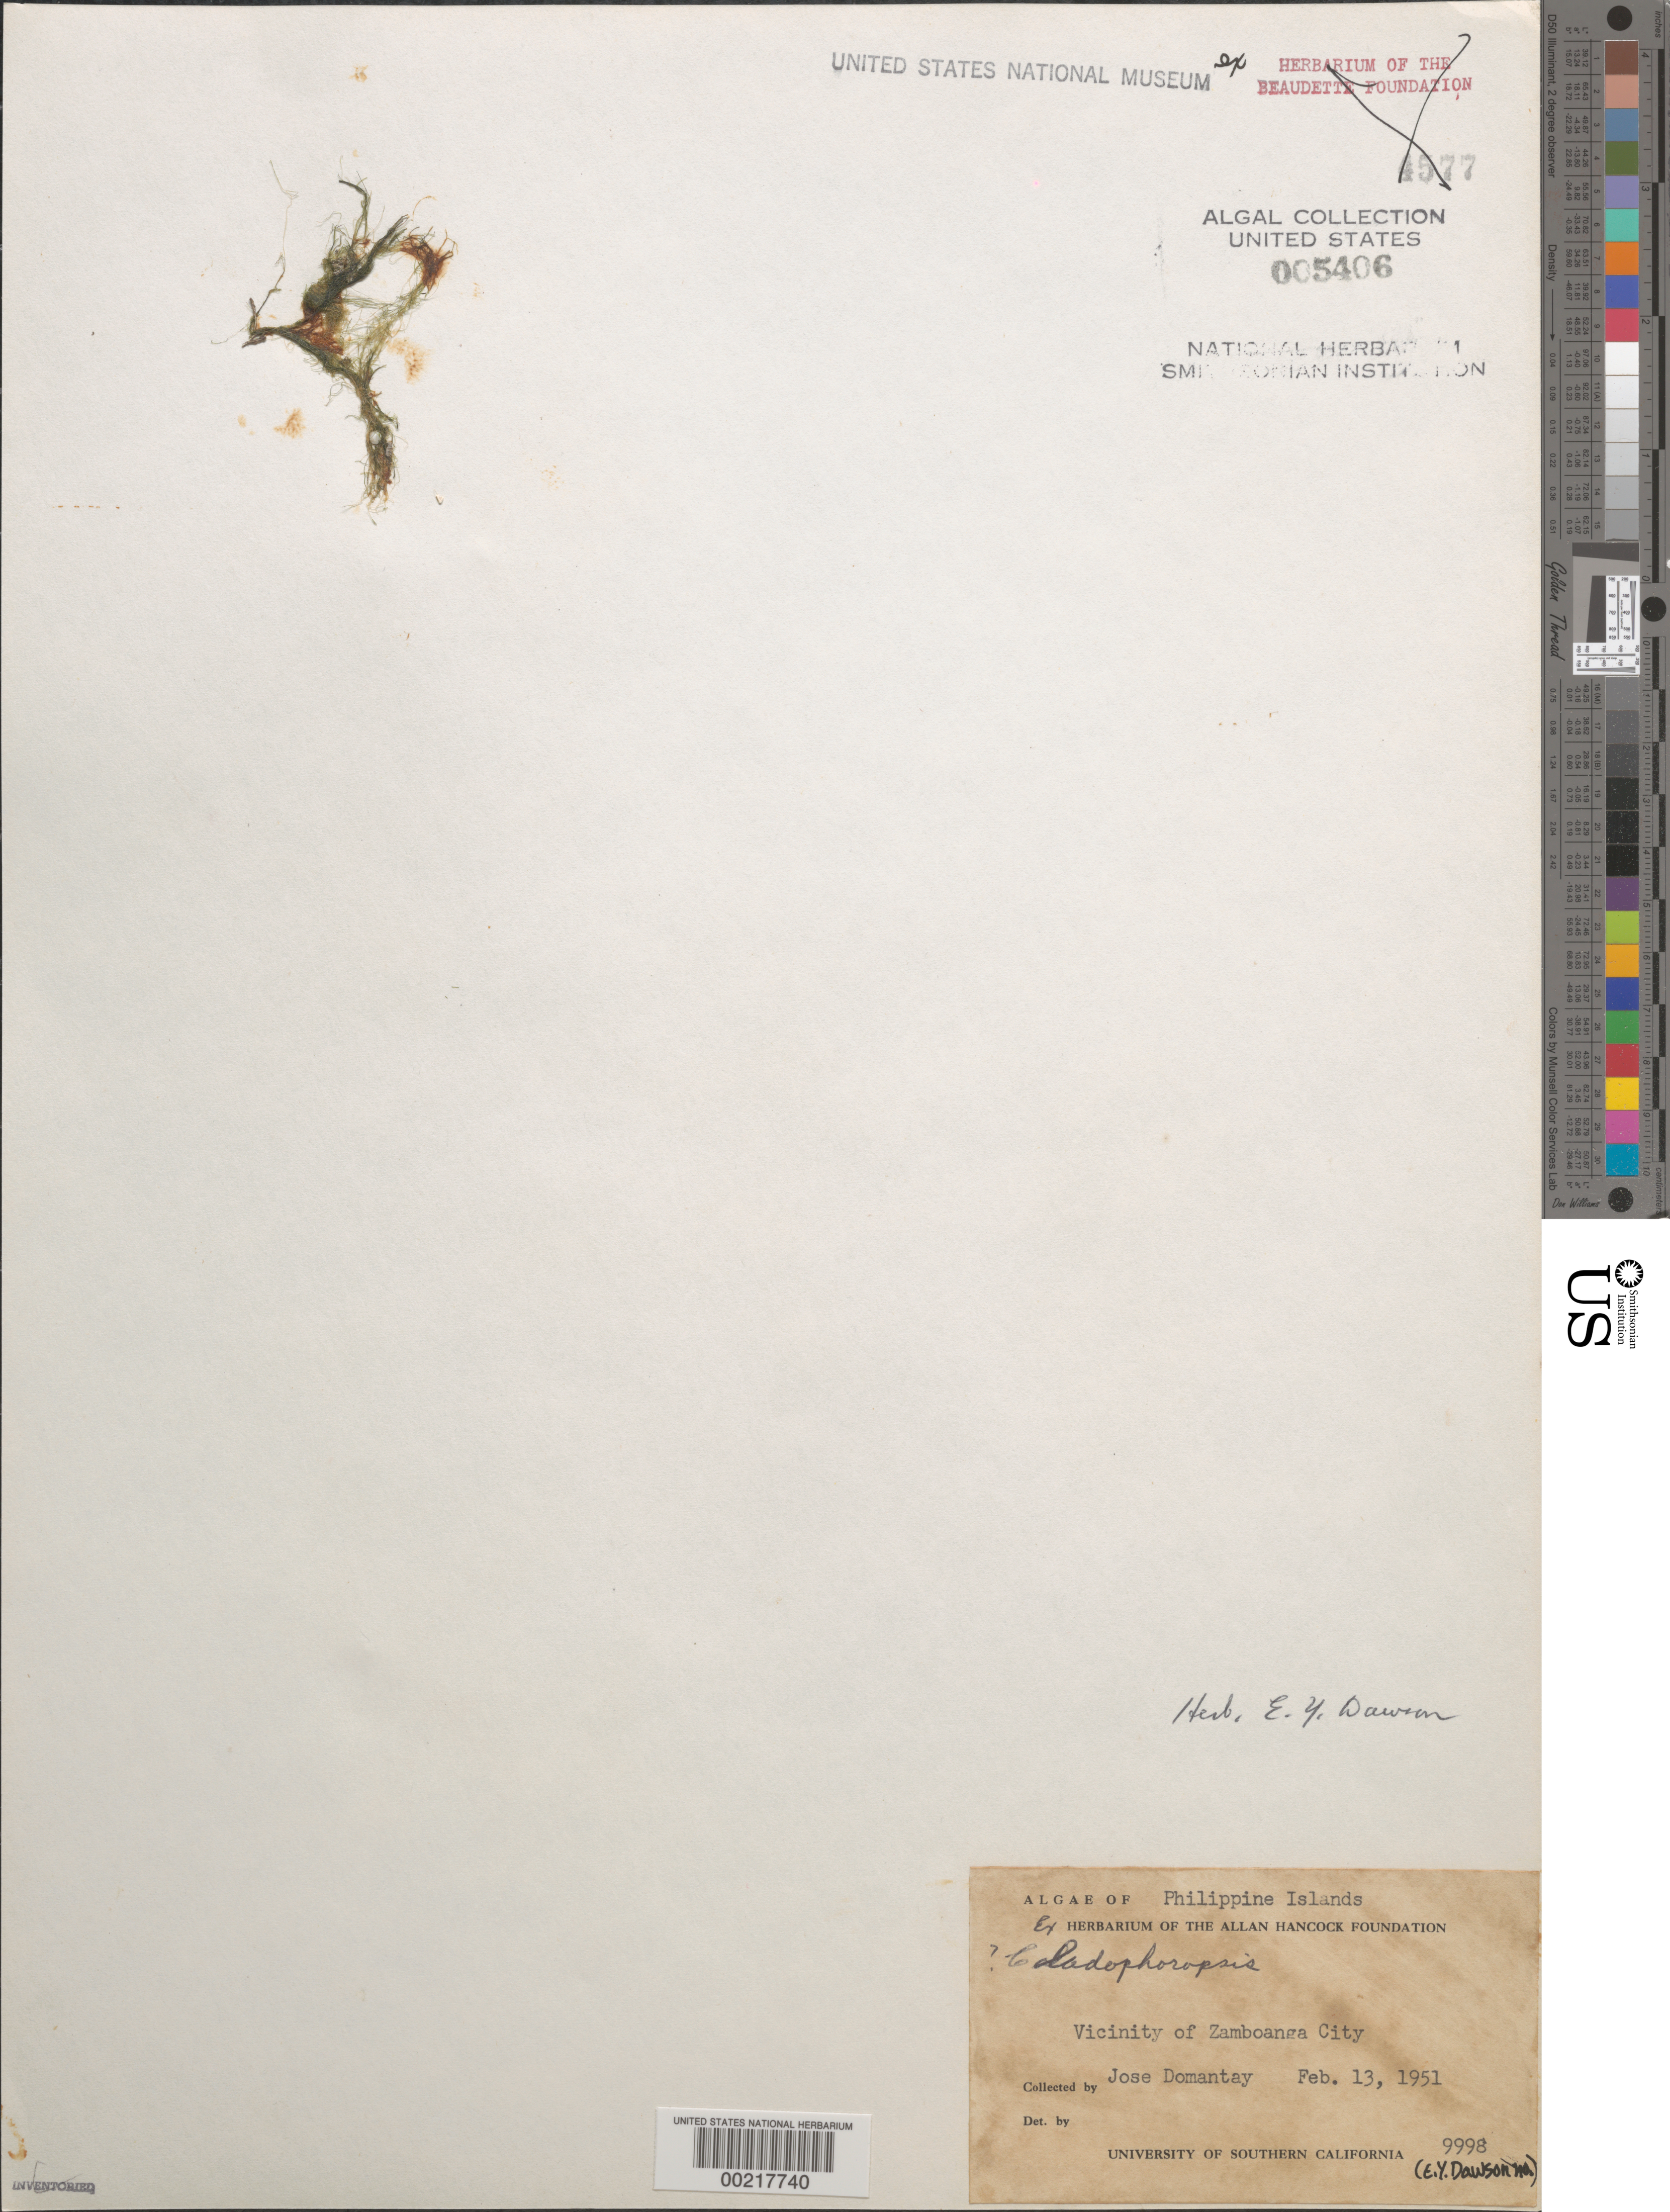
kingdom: Plantae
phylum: Chlorophyta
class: Ulvophyceae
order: Siphonocladales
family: Boodleaceae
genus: Cladophoropsis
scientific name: Cladophoropsis sp.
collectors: J. Domantay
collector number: EYD 9998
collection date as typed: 13 Feb 1951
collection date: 1951-02-13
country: Philippines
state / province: Zamboanga Peninsula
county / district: Zamboanga del Sur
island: Mindanao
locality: City of Zamboanga area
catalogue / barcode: US 5406